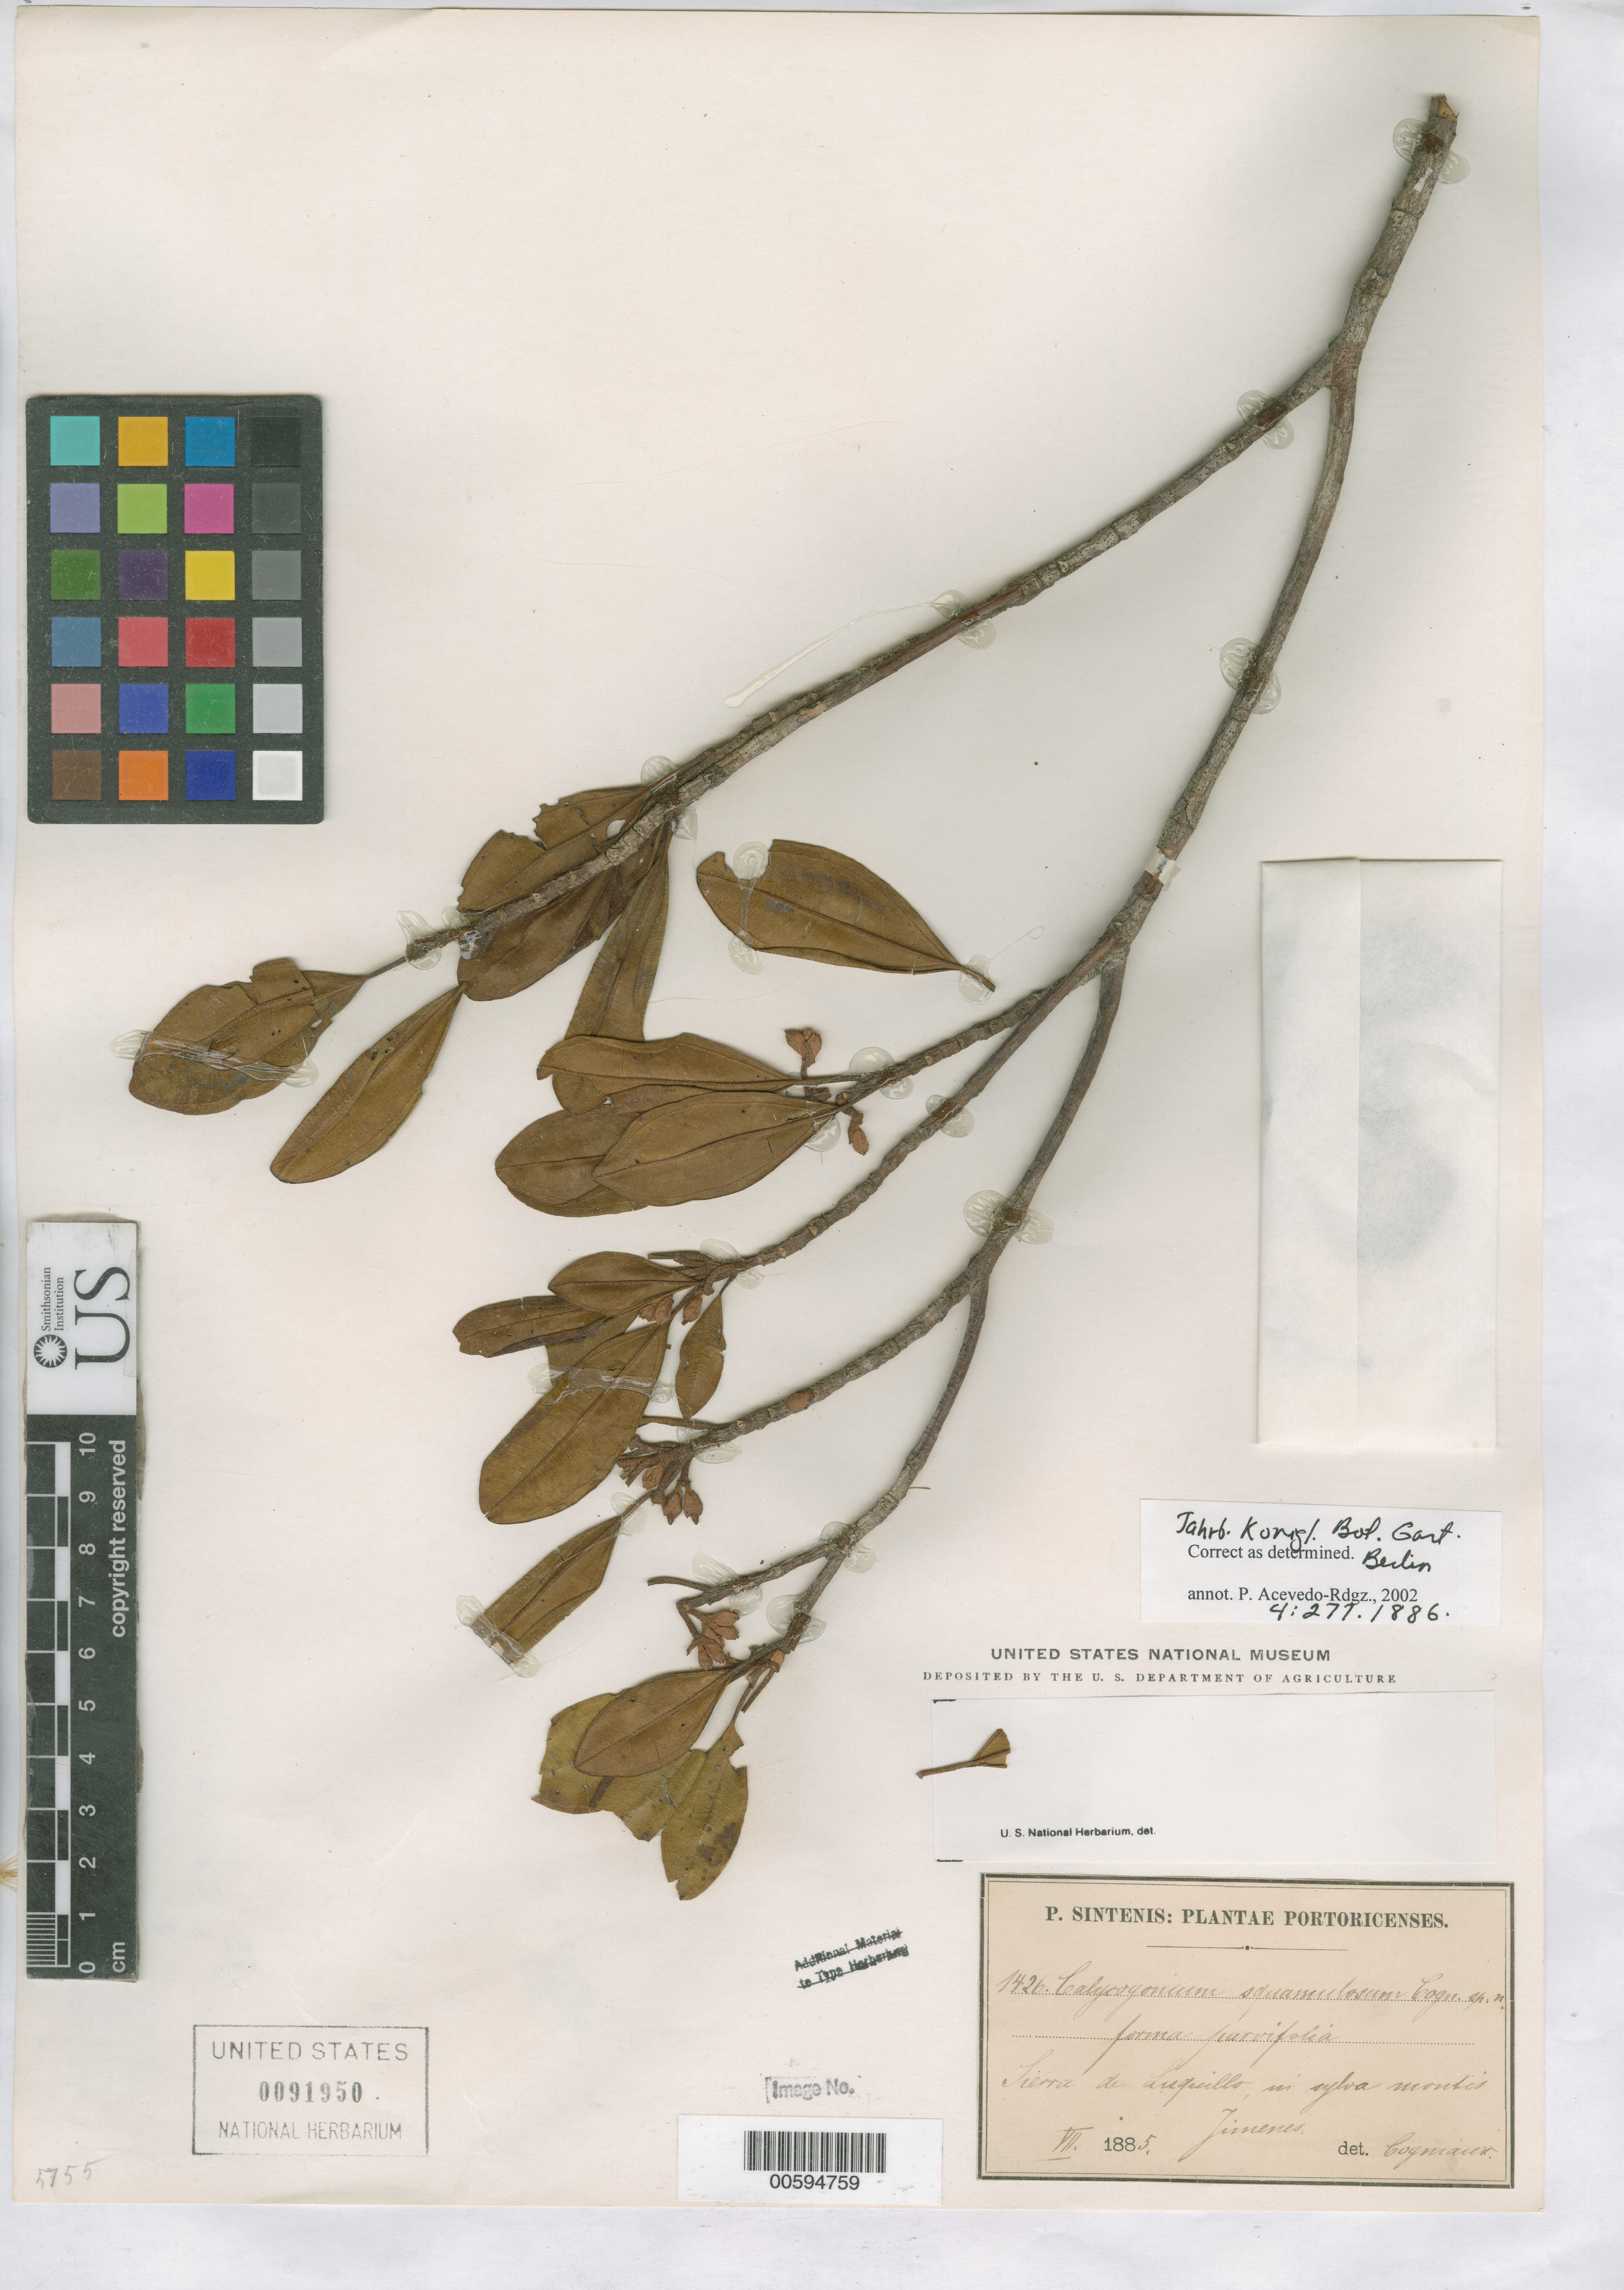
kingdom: Plantae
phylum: Tracheophyta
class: Magnoliopsida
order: Myrtales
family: Melastomataceae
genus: Calycogonium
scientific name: Calycogonium squamulosum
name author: Cogn.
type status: Isotype; Syntype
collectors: P. Sintenis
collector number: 1426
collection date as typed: Jul 1885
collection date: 1885-07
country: Puerto Rico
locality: Sierra de Luquillo, in monte Jimenes.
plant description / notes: No typical form designated; types of the two respective forms are syntypes of the species.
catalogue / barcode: US 91950